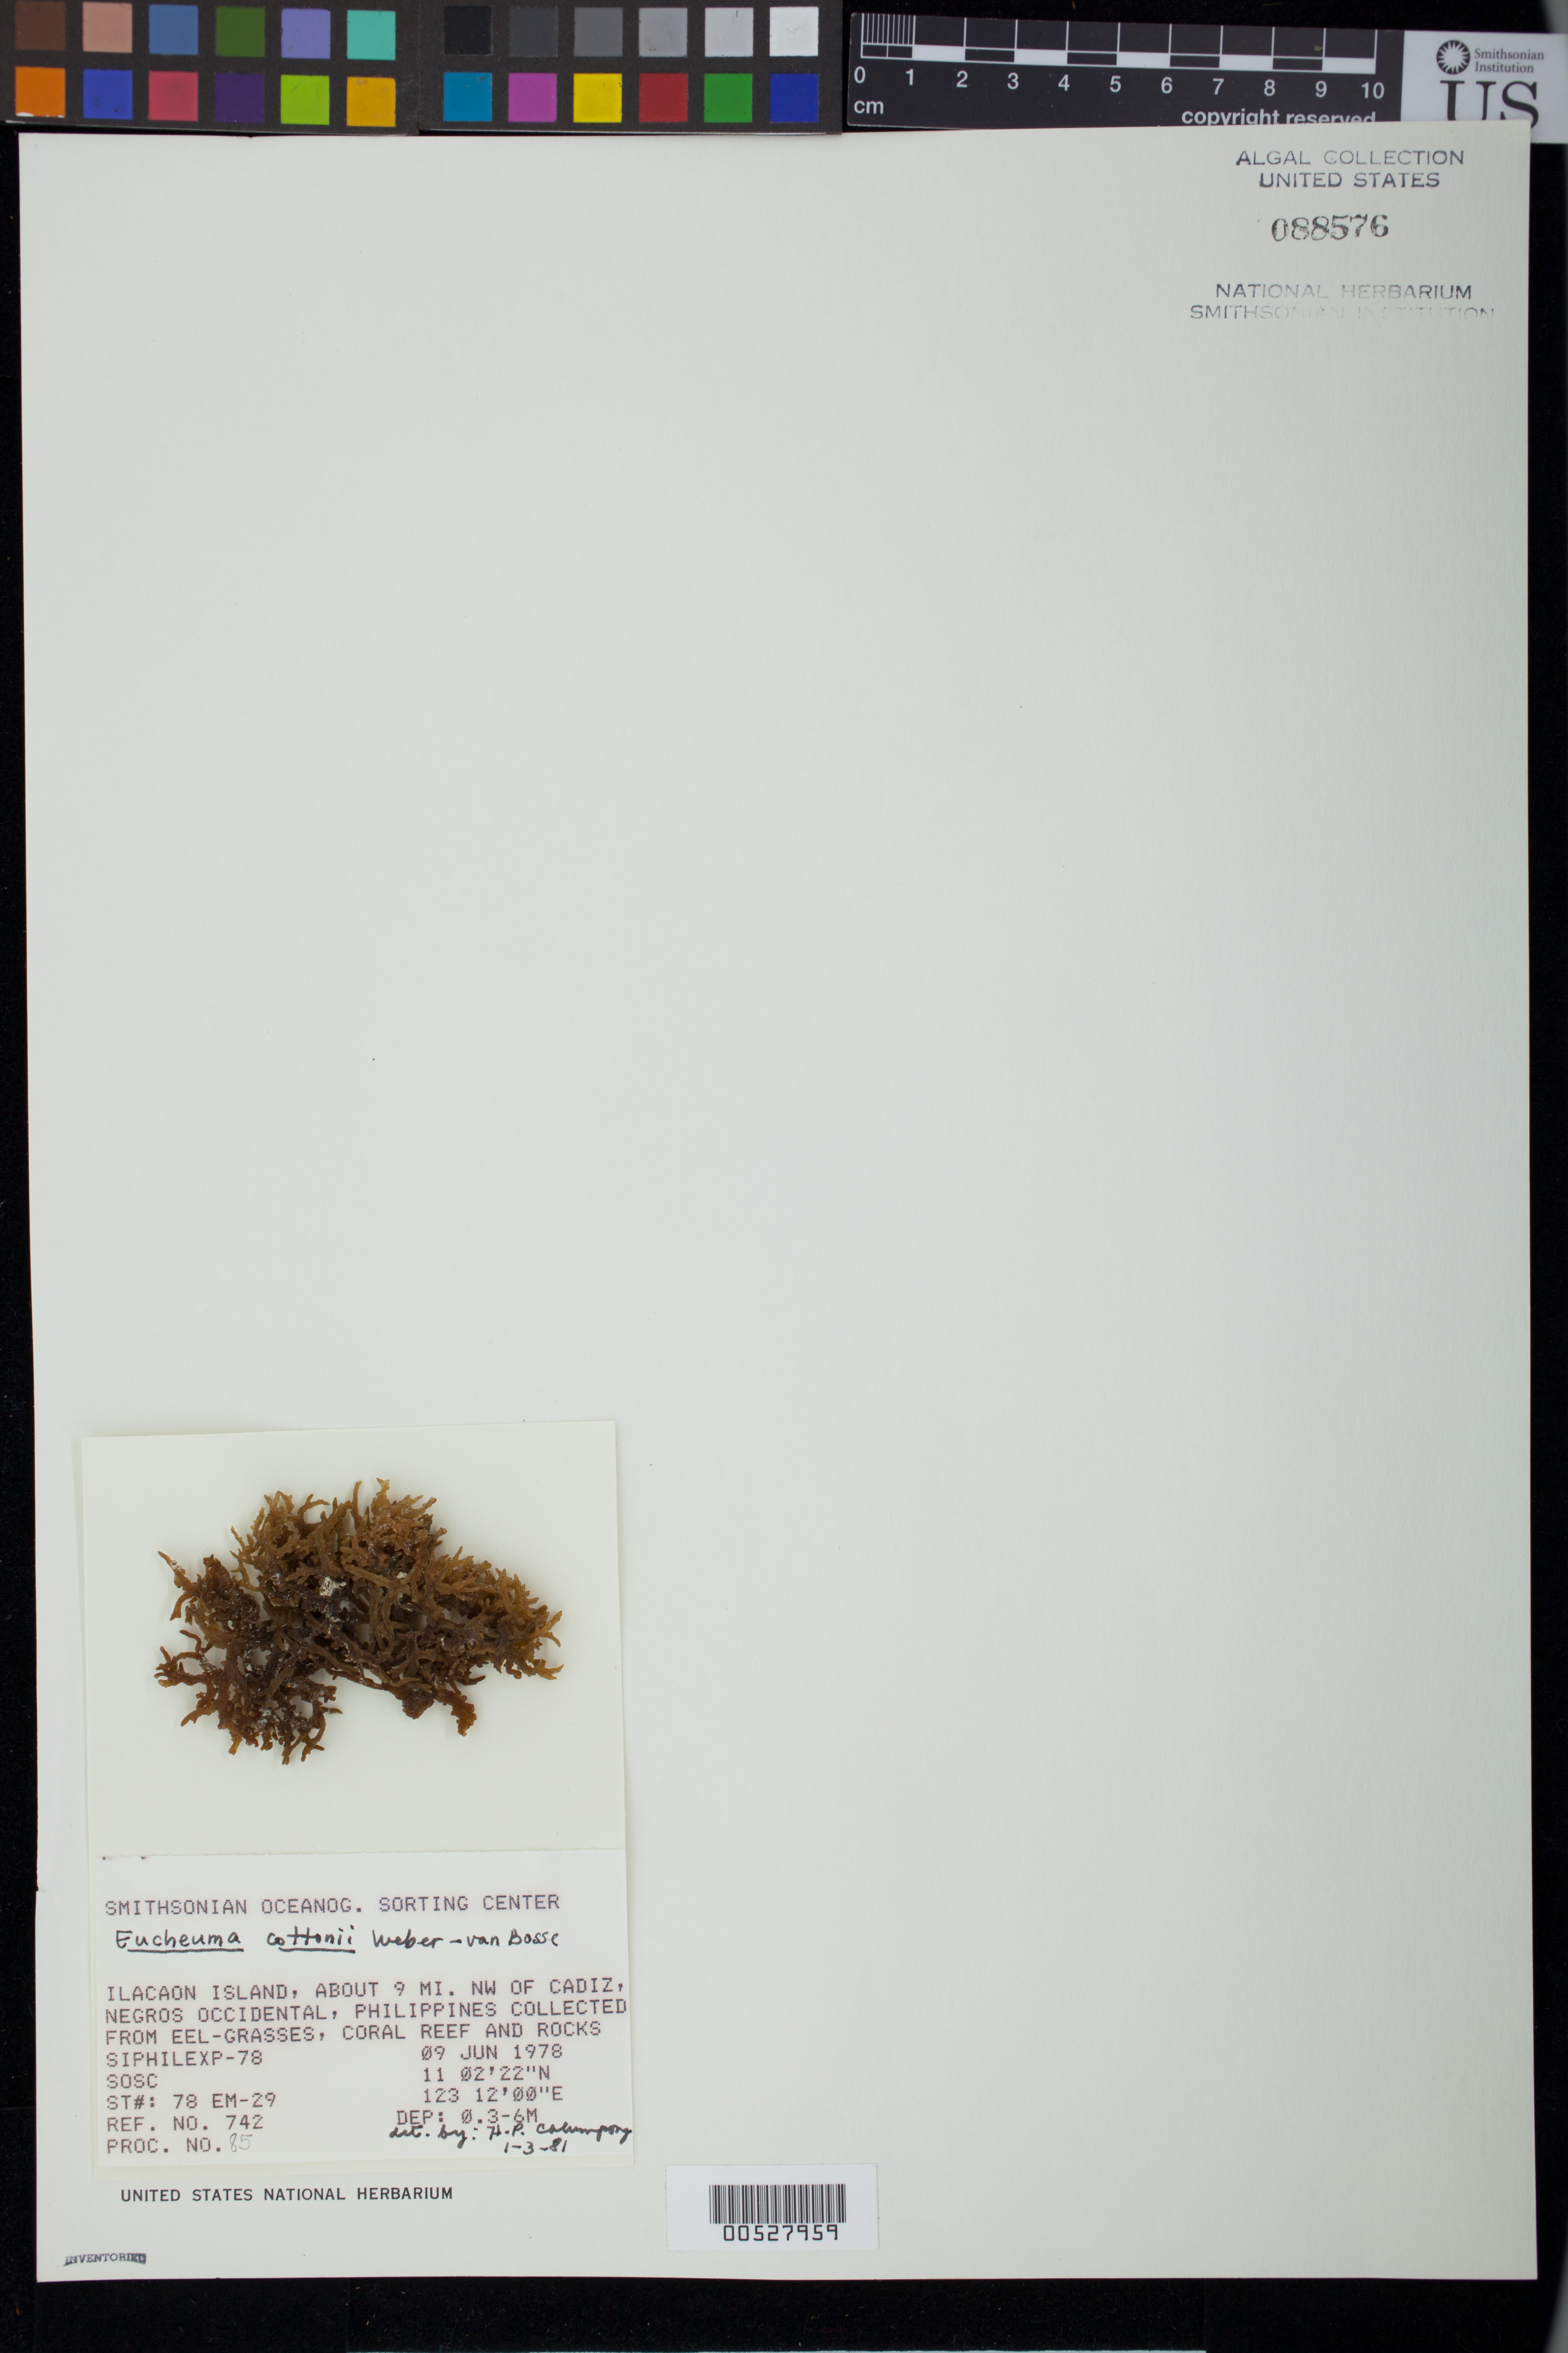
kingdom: Plantae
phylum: Rhodophyta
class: Florideophyceae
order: Gigartinales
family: Solieriaceae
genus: Kappaphycopsis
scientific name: Kappaphycopsis cottonii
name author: (Weber Bosse) Dumilag & Zuccarello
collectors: SOSC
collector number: Station 78 Em-29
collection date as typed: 09 Jun 1978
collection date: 1978-06-09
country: Philippines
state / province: Western Visayas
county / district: Negros Occidental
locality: Ilacaon island, ca. 9 miles northwest of cadiz, negros occidental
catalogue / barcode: US 88576